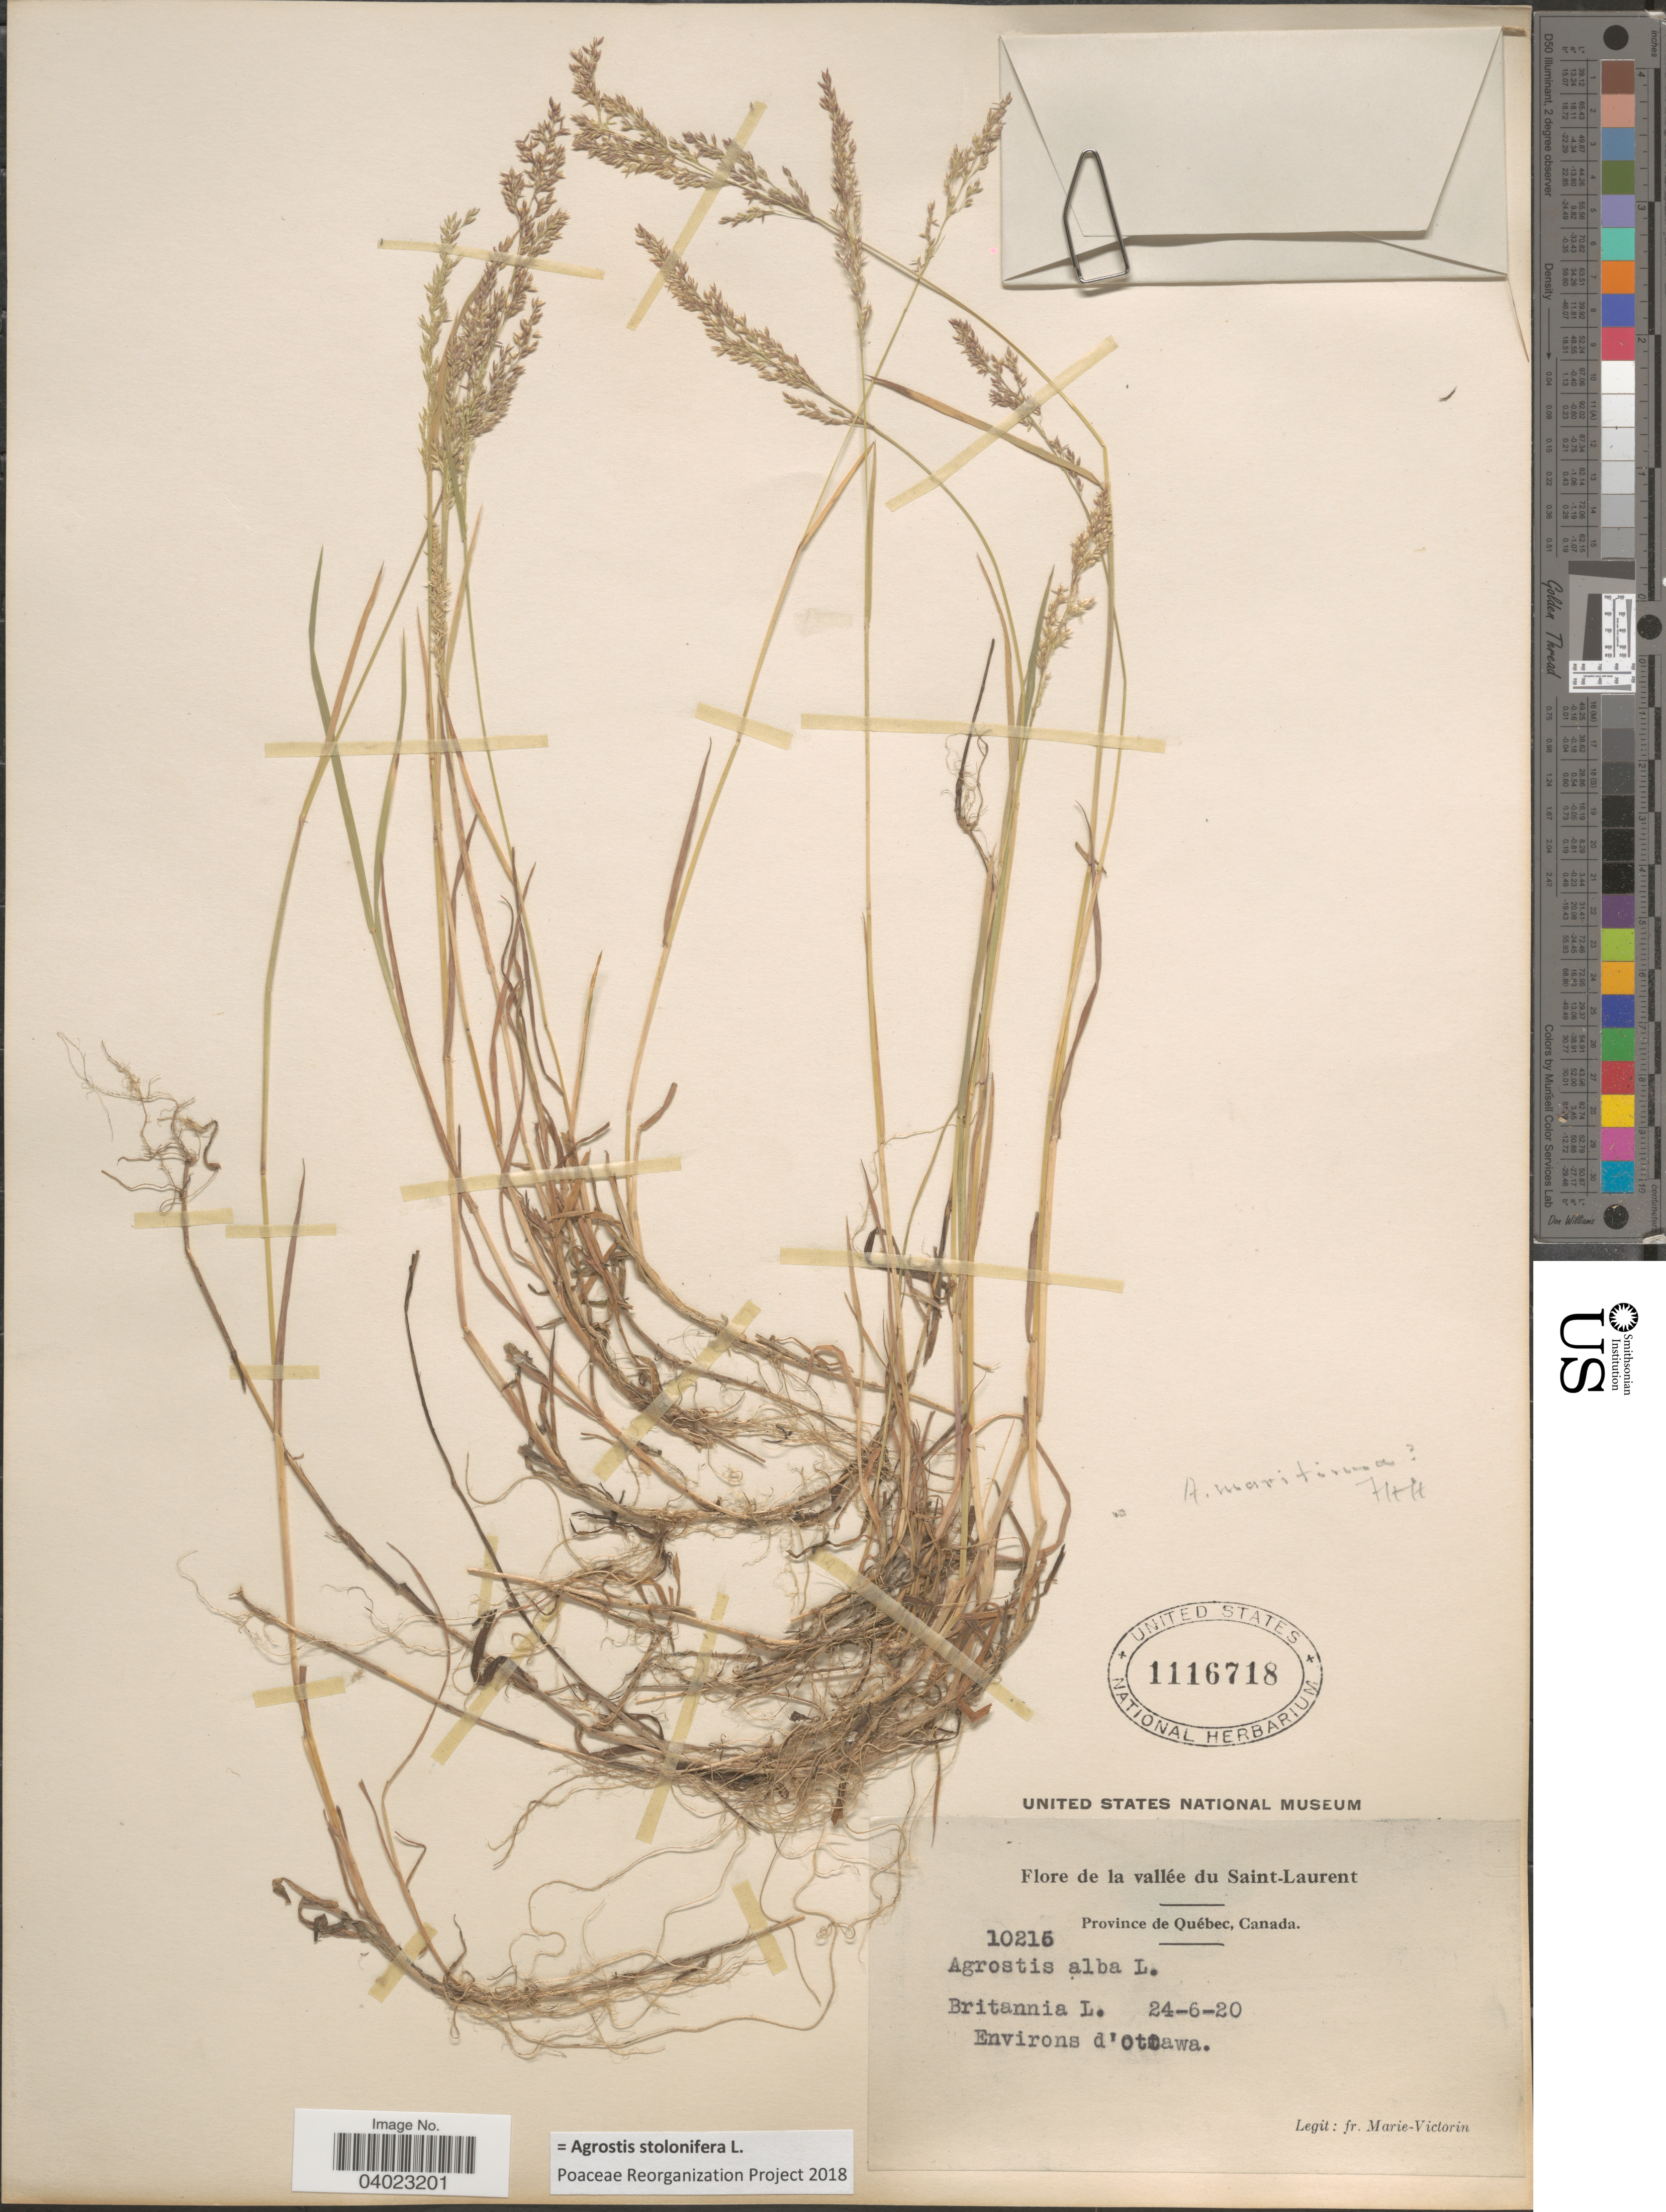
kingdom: Plantae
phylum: Tracheophyta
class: Liliopsida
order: Poales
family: Poaceae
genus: Agrostis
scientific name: Agrostis stolonifera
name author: L.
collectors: F. Marie-Victorin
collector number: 10215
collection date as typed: Transcribed d/m/y: 24/6/20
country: Canada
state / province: Quebec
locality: Vallée du Saint-Laurent. Environs d' Ottawa.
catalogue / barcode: US 1116718